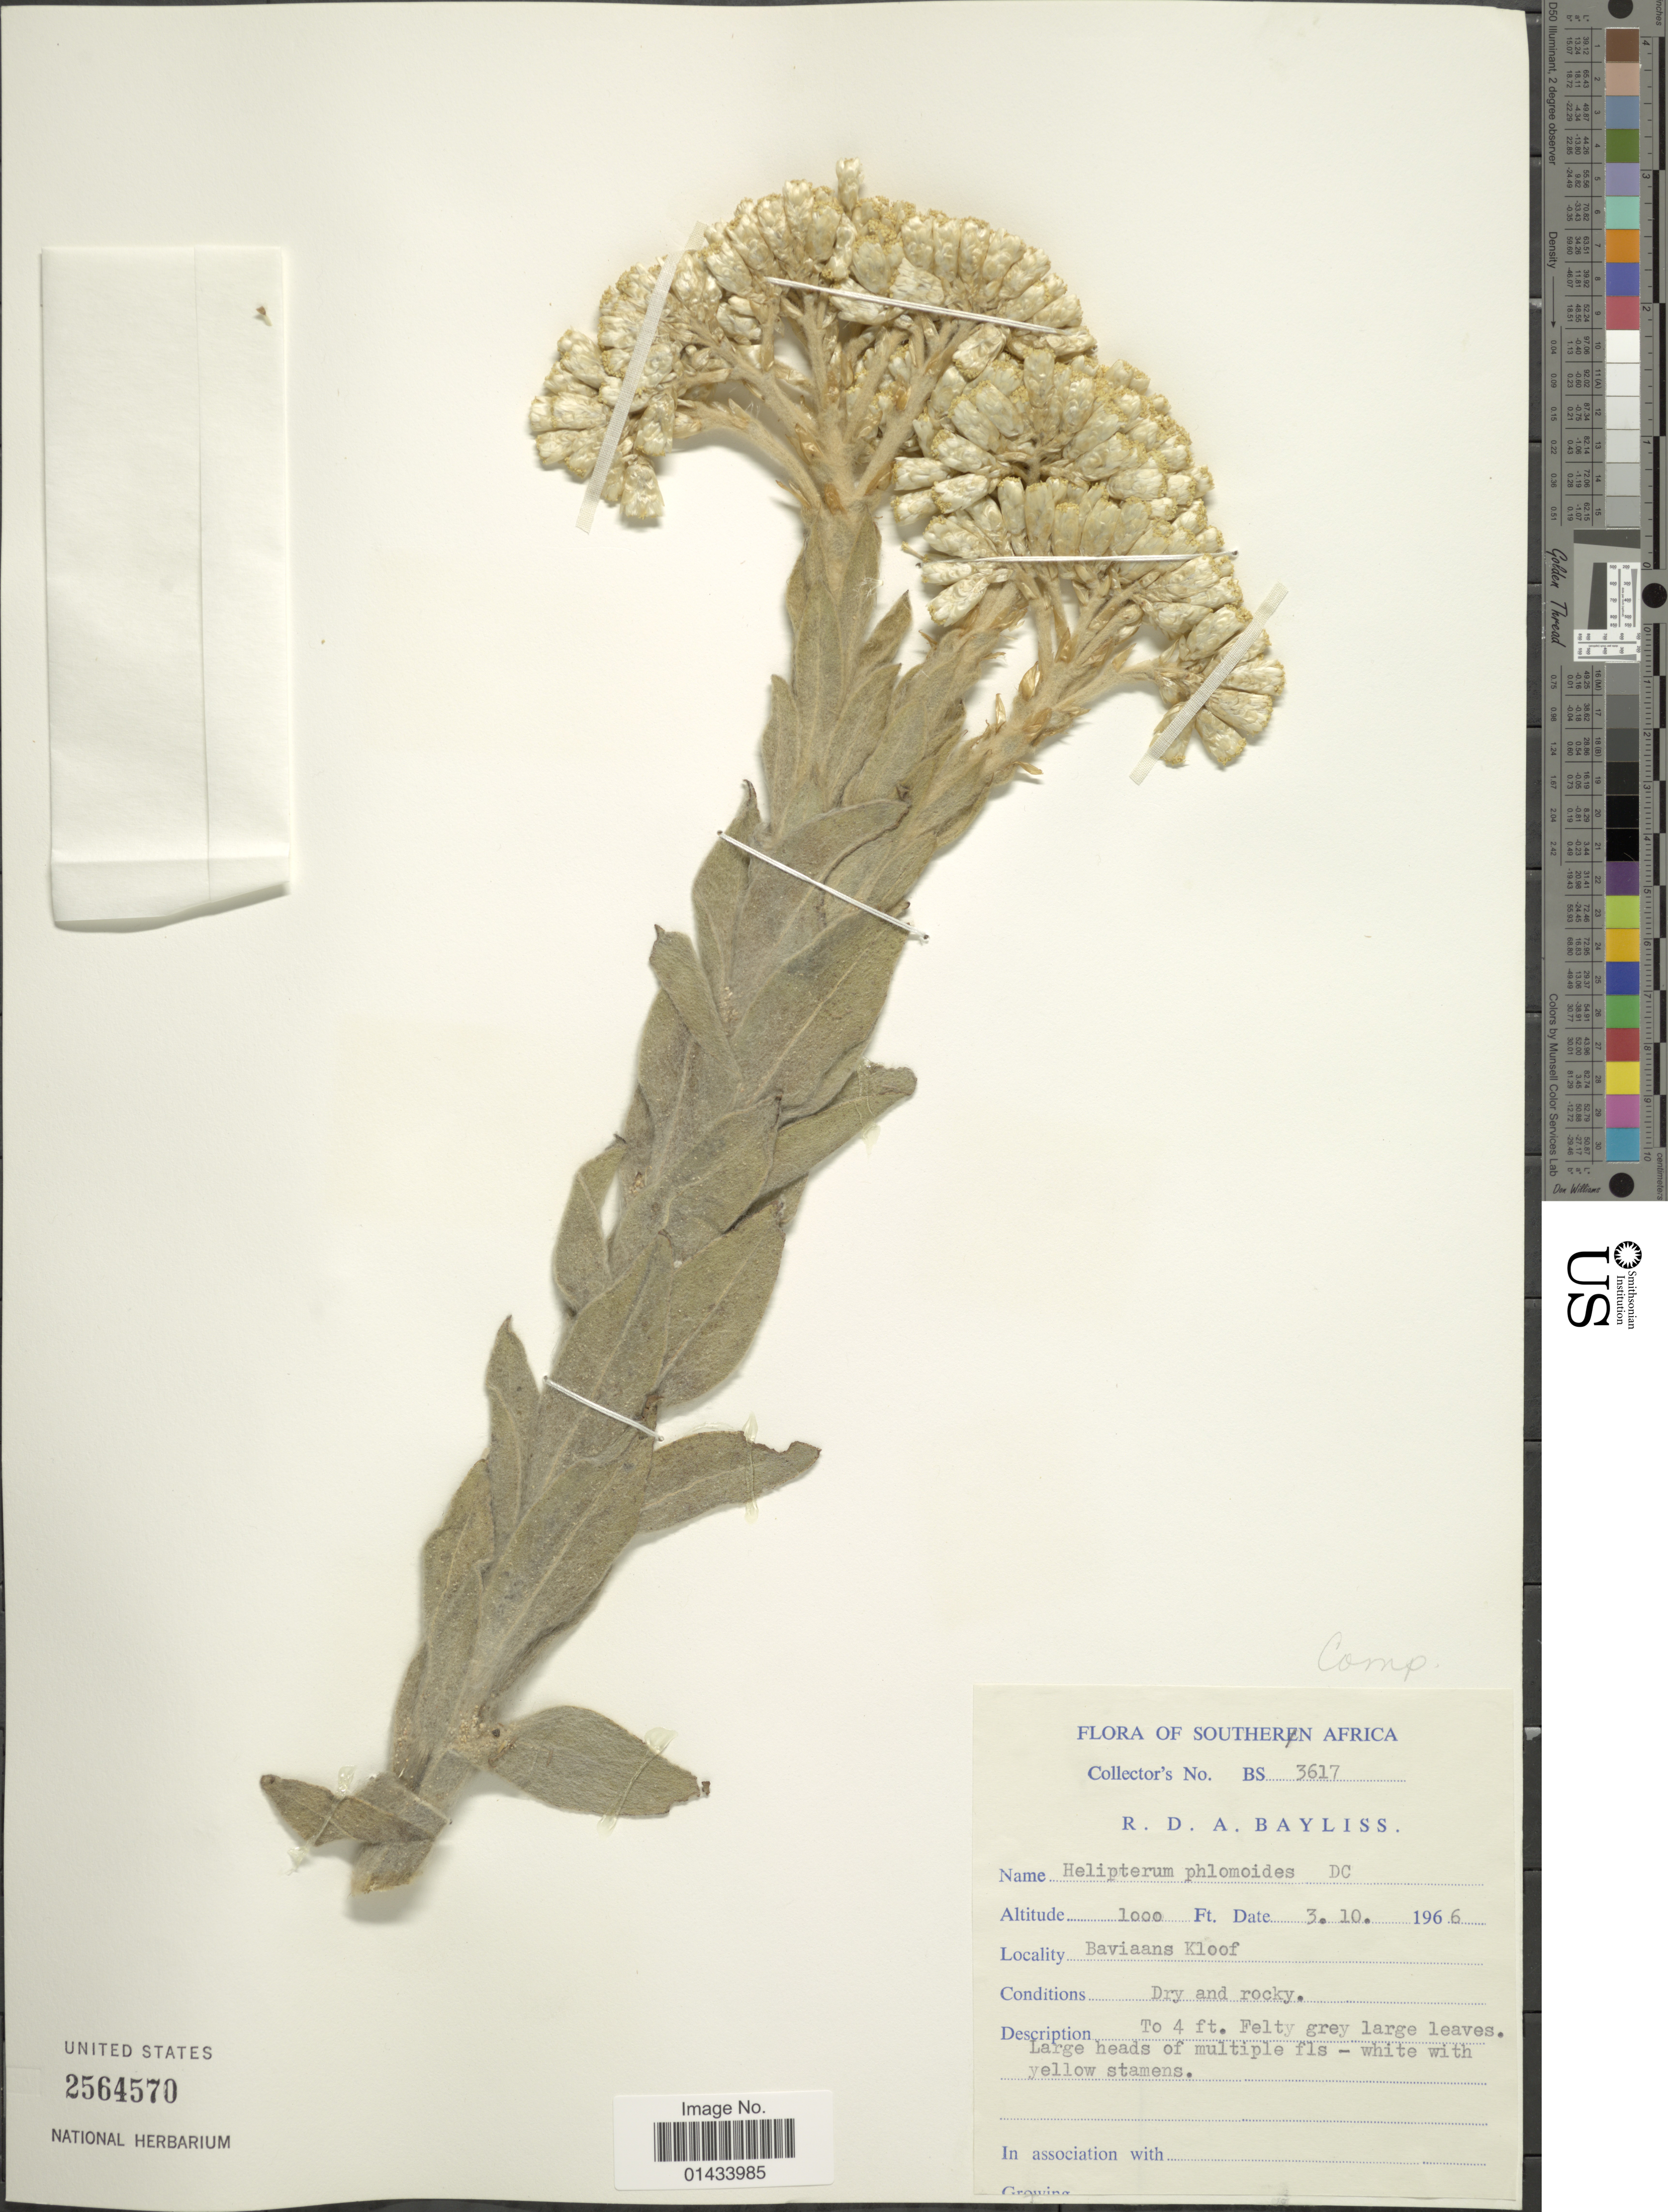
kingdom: Plantae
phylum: Tracheophyta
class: Magnoliopsida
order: Asterales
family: Asteraceae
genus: Syncarpha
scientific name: Syncarpha milleflorum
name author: (L. f.) B. Nord.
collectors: R. Bayliss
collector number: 3617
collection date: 1966-10-03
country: South Africa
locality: Southern Africa, Baviaans Kloof, dry and rocky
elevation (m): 305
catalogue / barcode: US 2564570